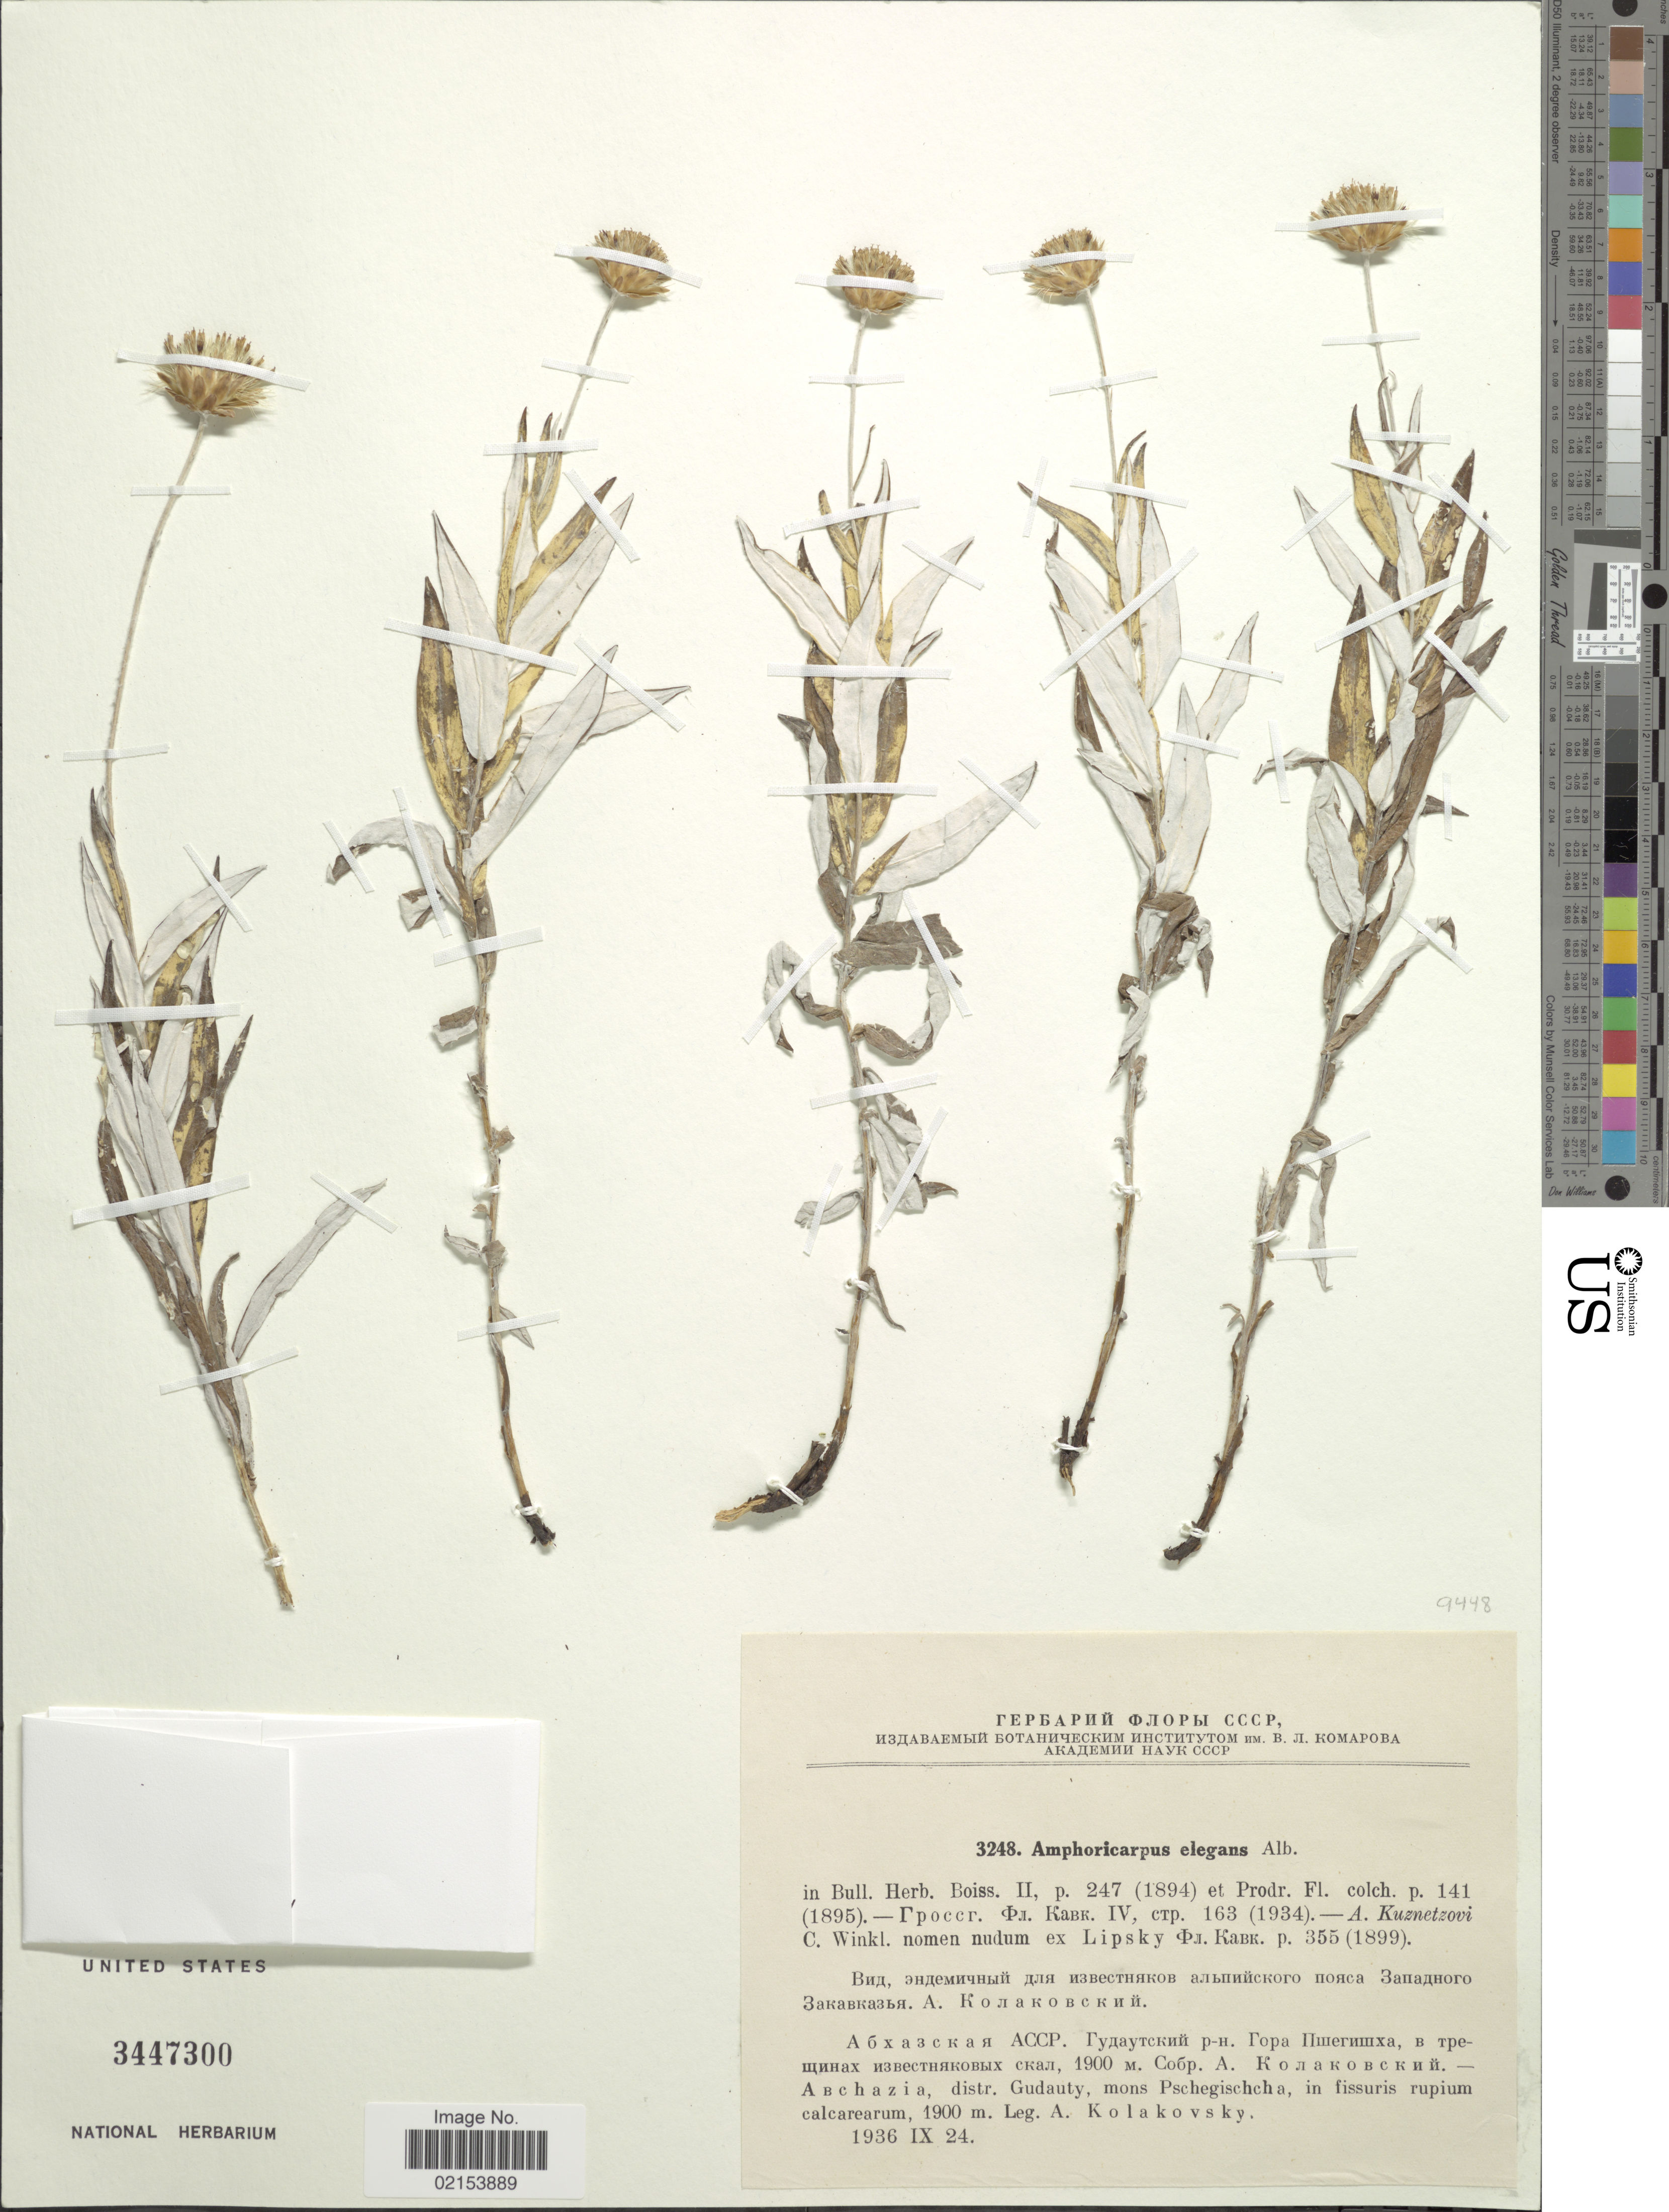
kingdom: Plantae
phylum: Tracheophyta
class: Magnoliopsida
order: Asterales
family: Asteraceae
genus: Amphoricarpos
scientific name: Amphoricarpos elegans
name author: Albov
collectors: A. Kolakovsky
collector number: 3248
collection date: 1936-09-24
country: Georgia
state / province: Abkhazia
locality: X Distr Gudauti, mons. Pschegischcha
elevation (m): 1900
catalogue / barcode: US 3447300